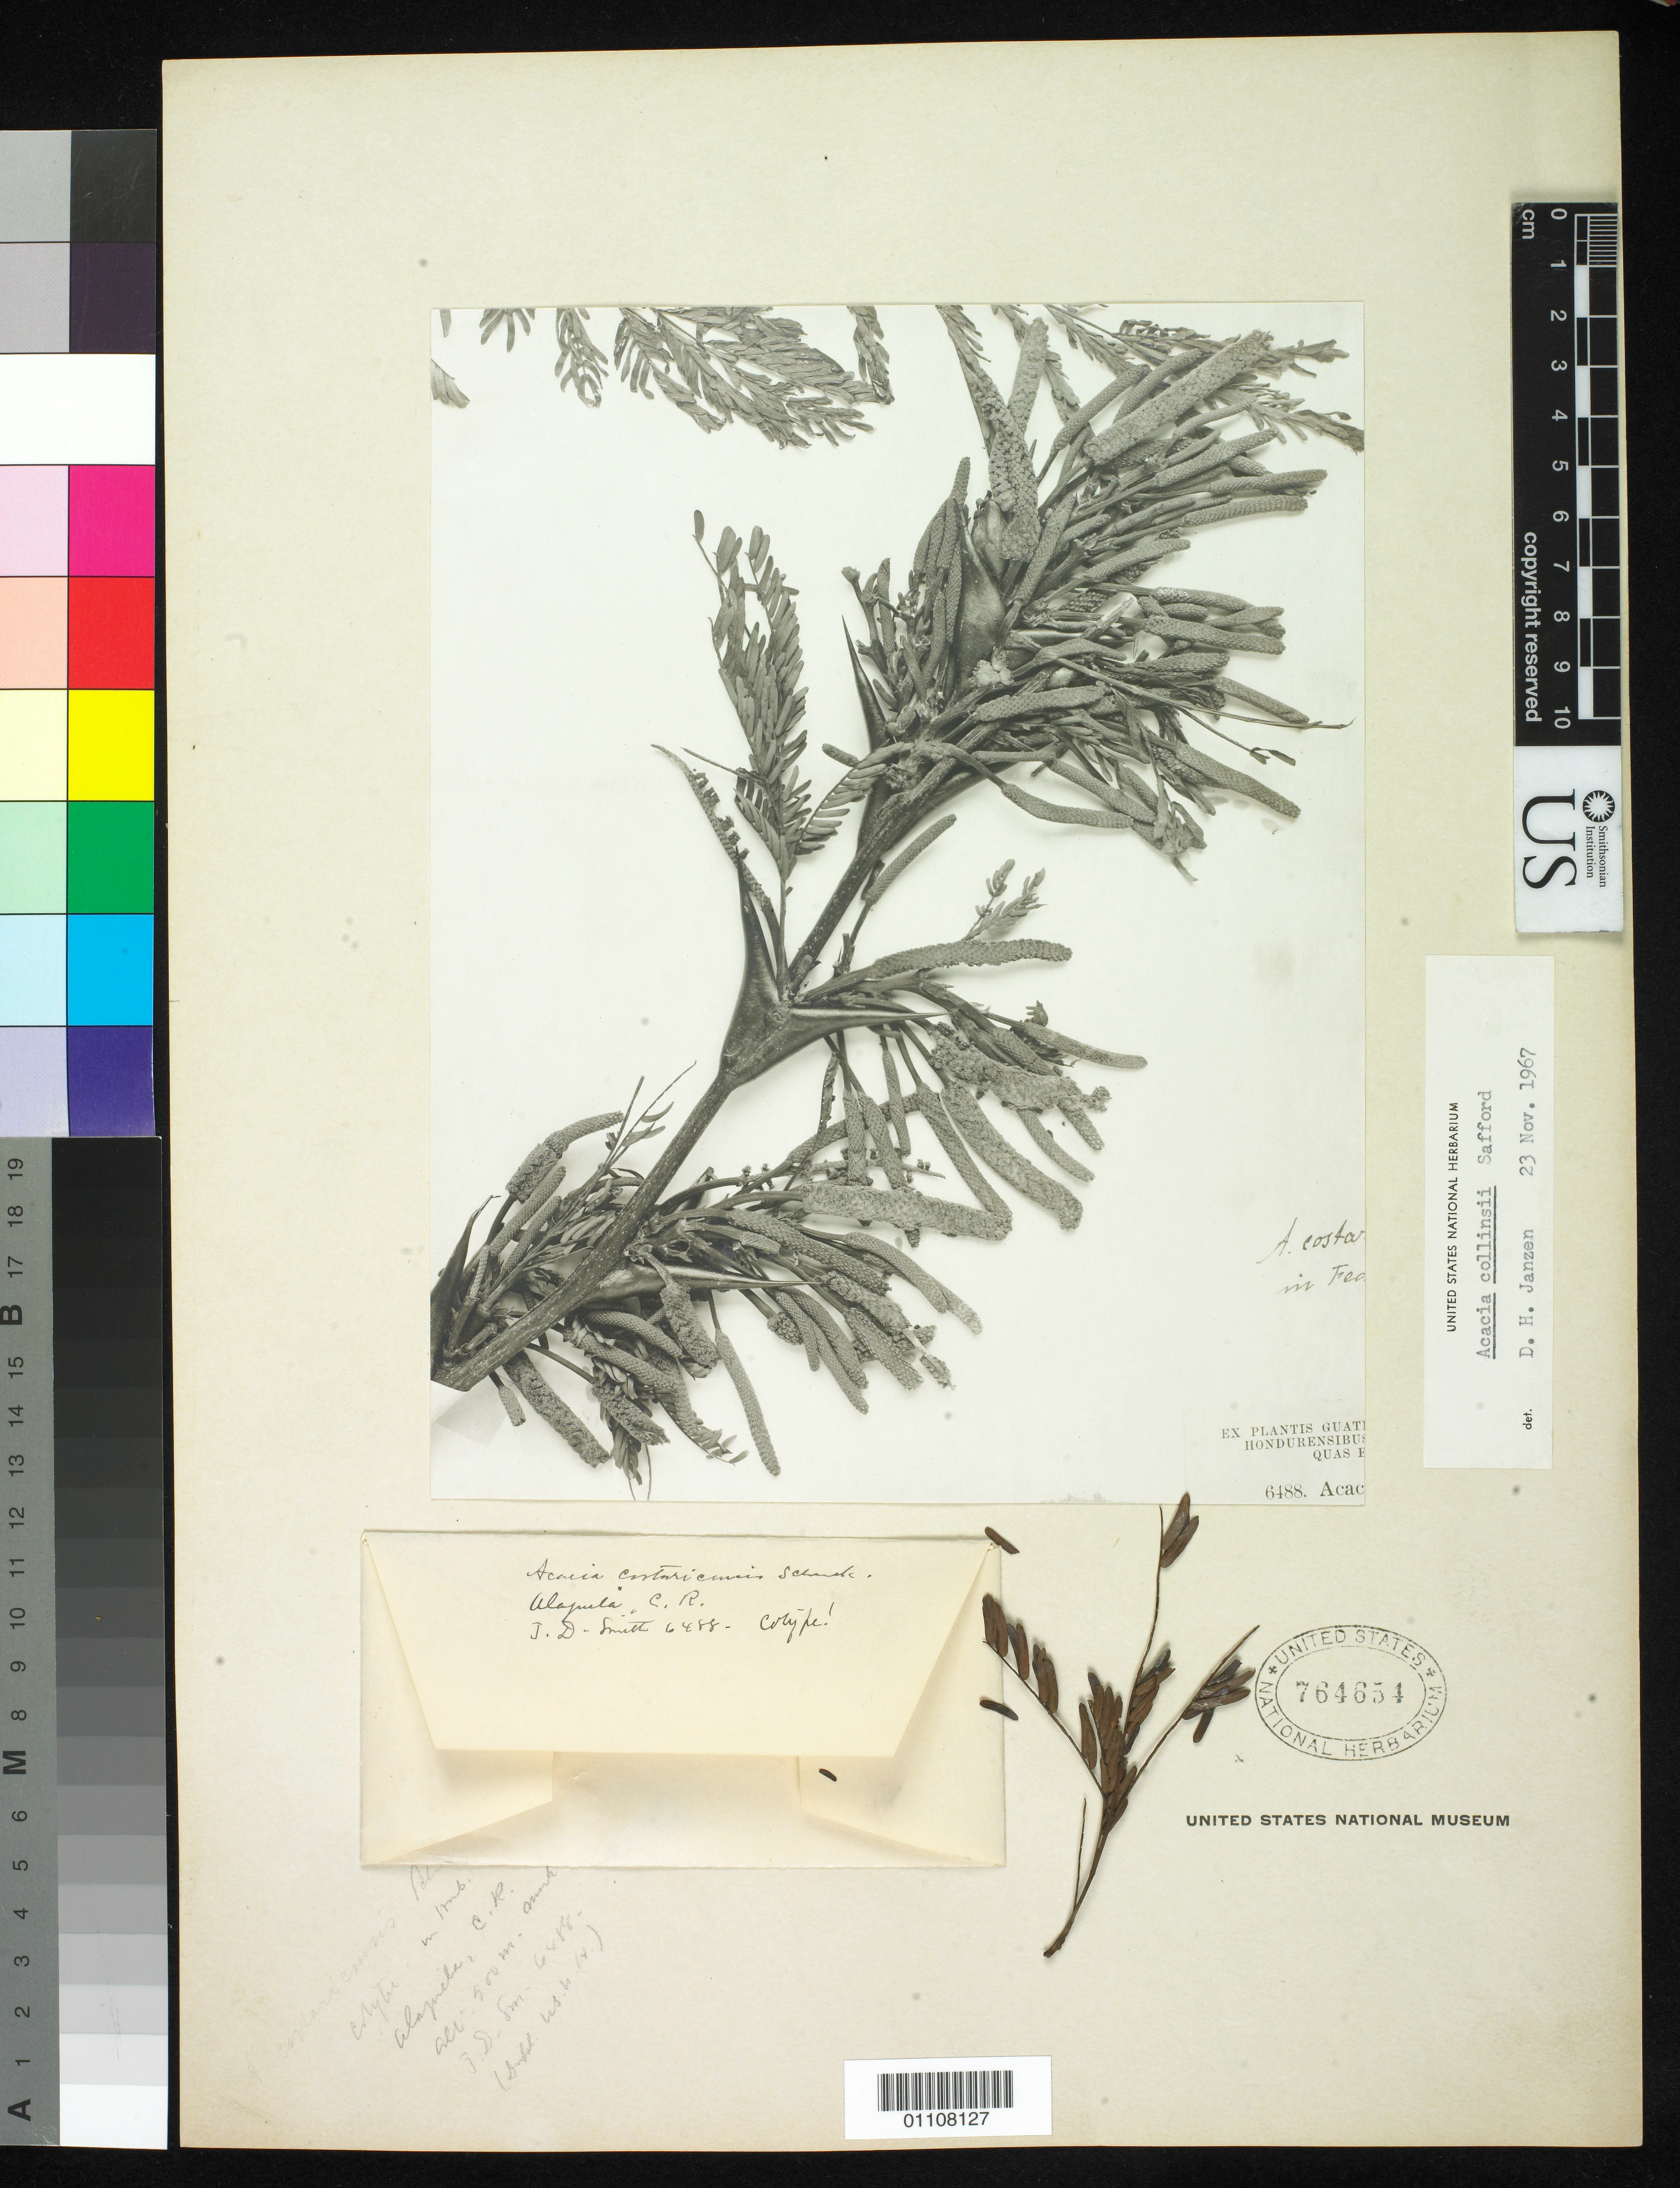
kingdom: Plantae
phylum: Tracheophyta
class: Magnoliopsida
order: Fabales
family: Fabaceae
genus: Acacia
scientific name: Acacia costaricensis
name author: Schenck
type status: Syntype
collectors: J. Donnell Smith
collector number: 6488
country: Costa Rica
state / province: Alajuela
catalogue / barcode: US 764654